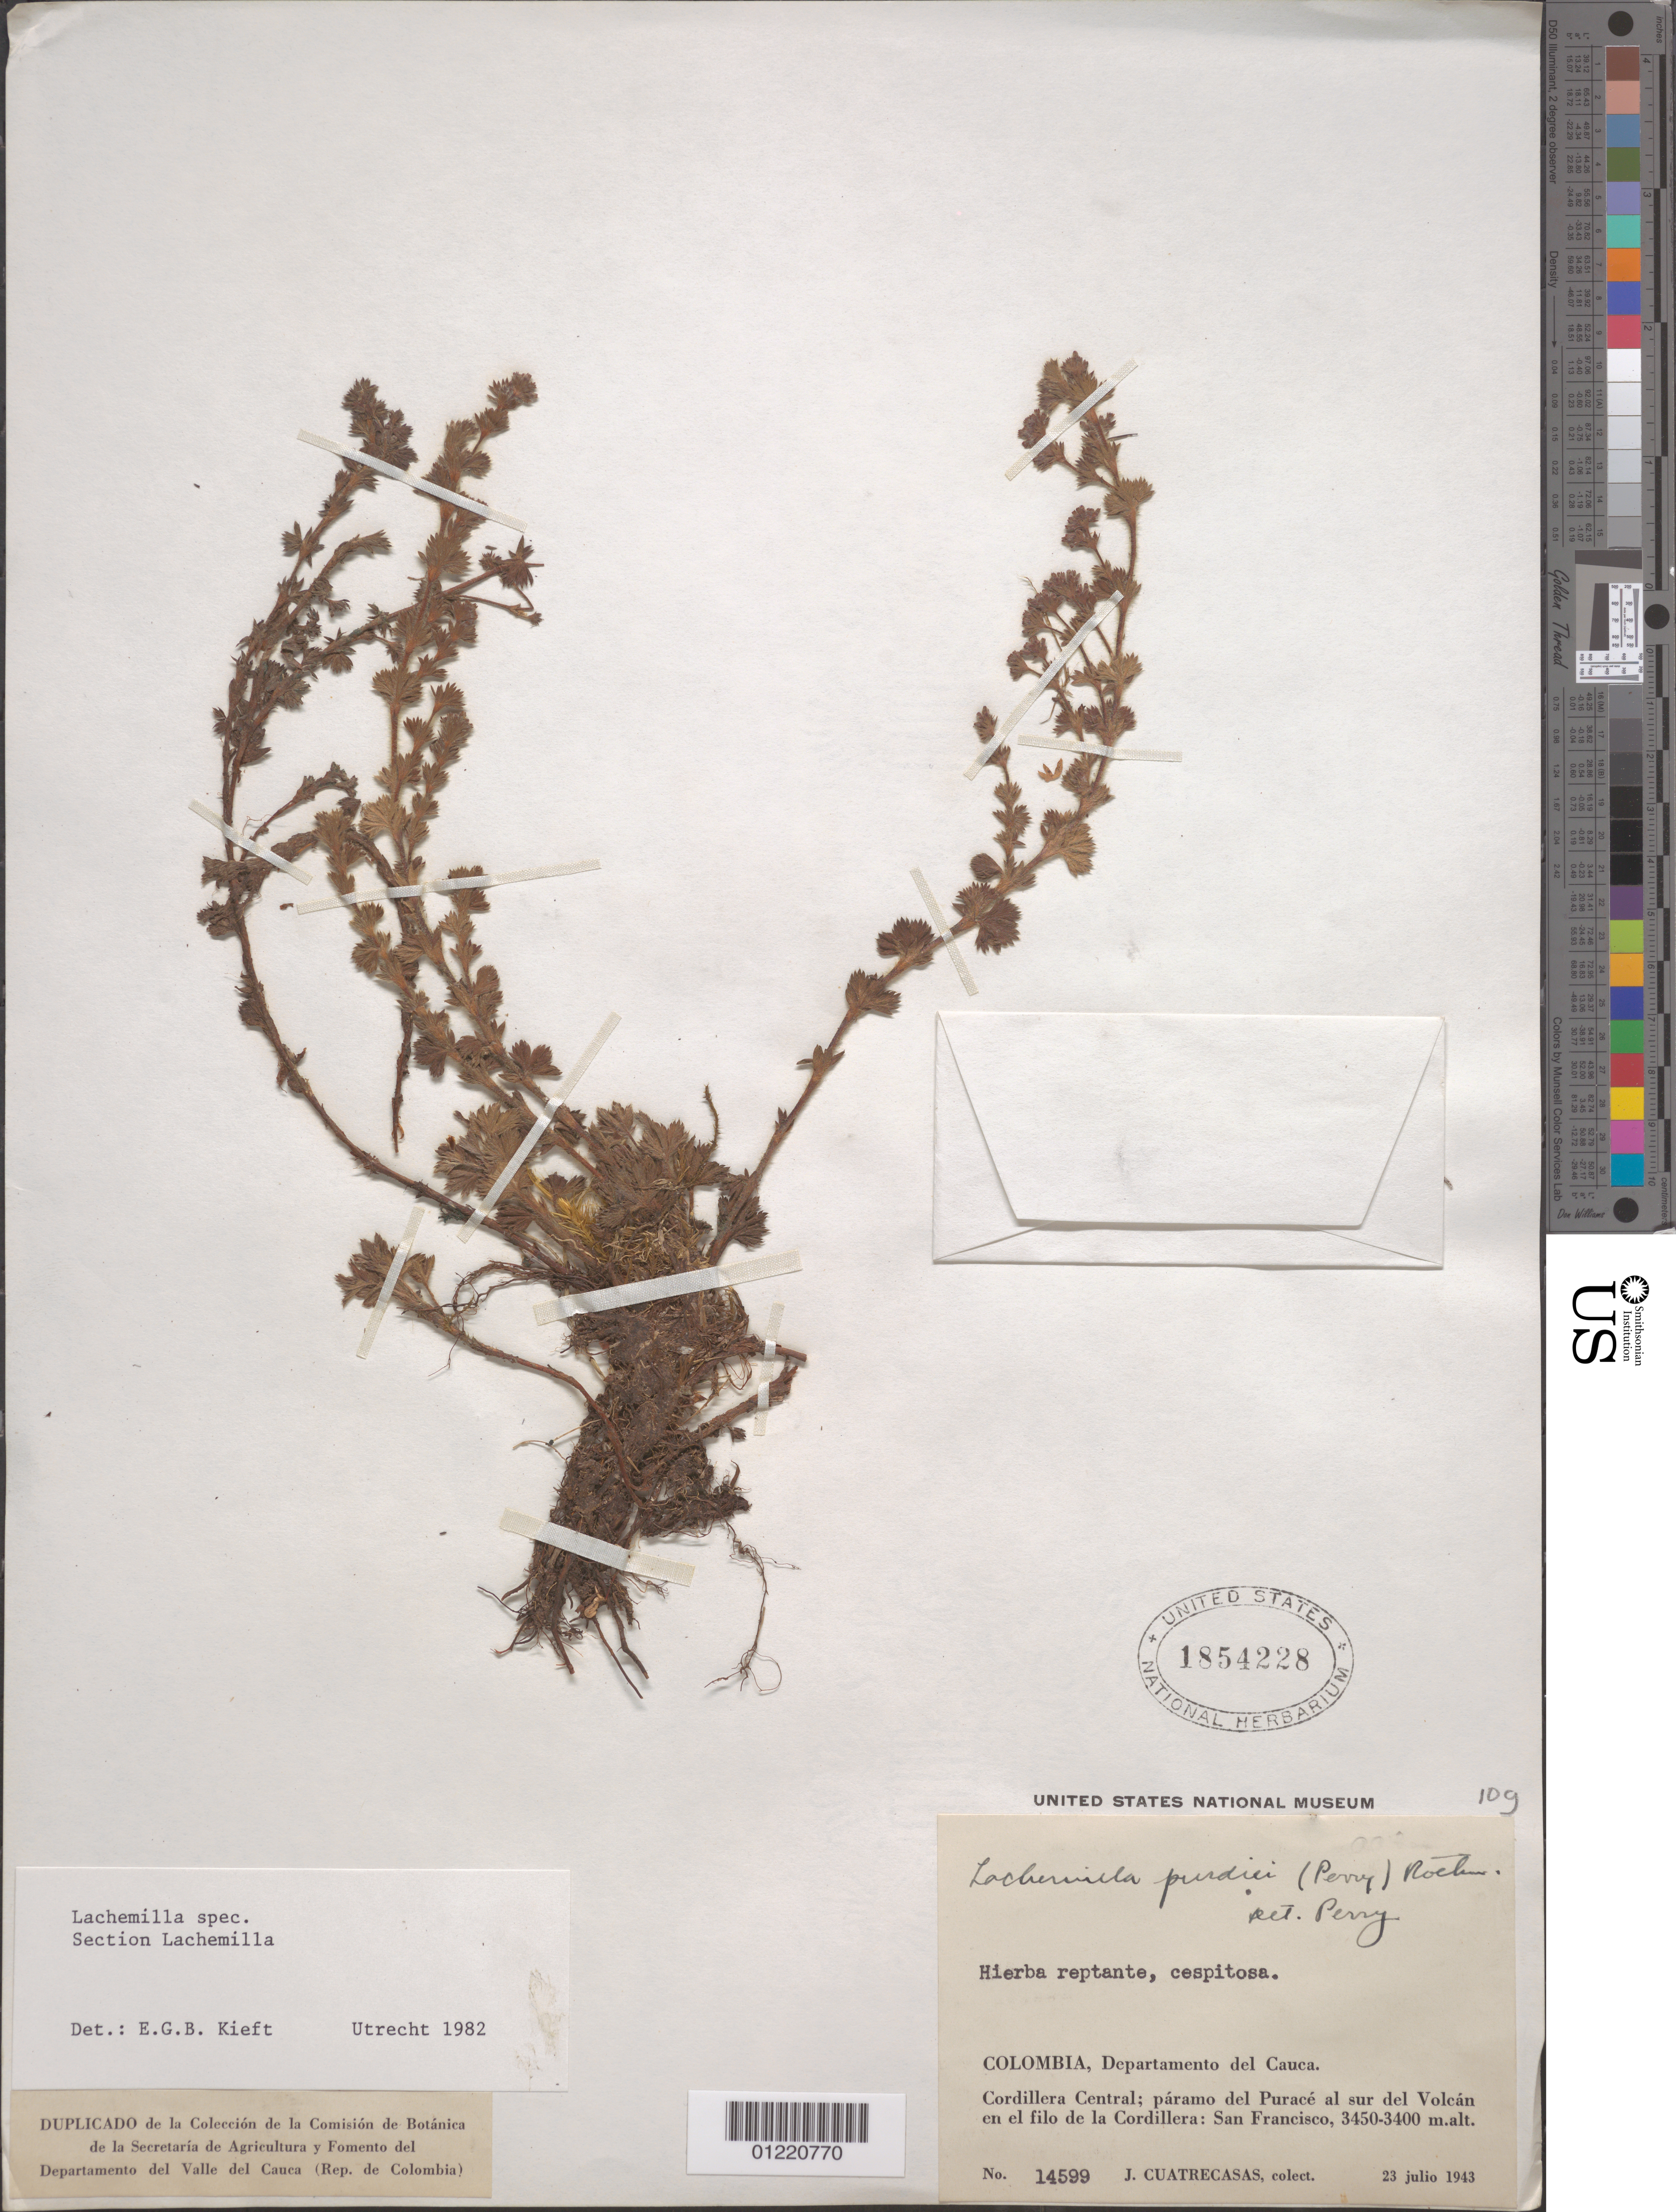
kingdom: Plantae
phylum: Tracheophyta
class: Magnoliopsida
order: Rosales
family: Rosaceae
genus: Lachemilla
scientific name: Lachemilla sp.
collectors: J. Cuatrecasas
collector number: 14599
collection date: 1943-07-23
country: Colombia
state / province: Cauca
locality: Cordillera Central, páramo del Puracé al sur del Volcán en el filo de la Cordillera, San Francisco.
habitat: Paramo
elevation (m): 3400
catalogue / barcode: US 1854228